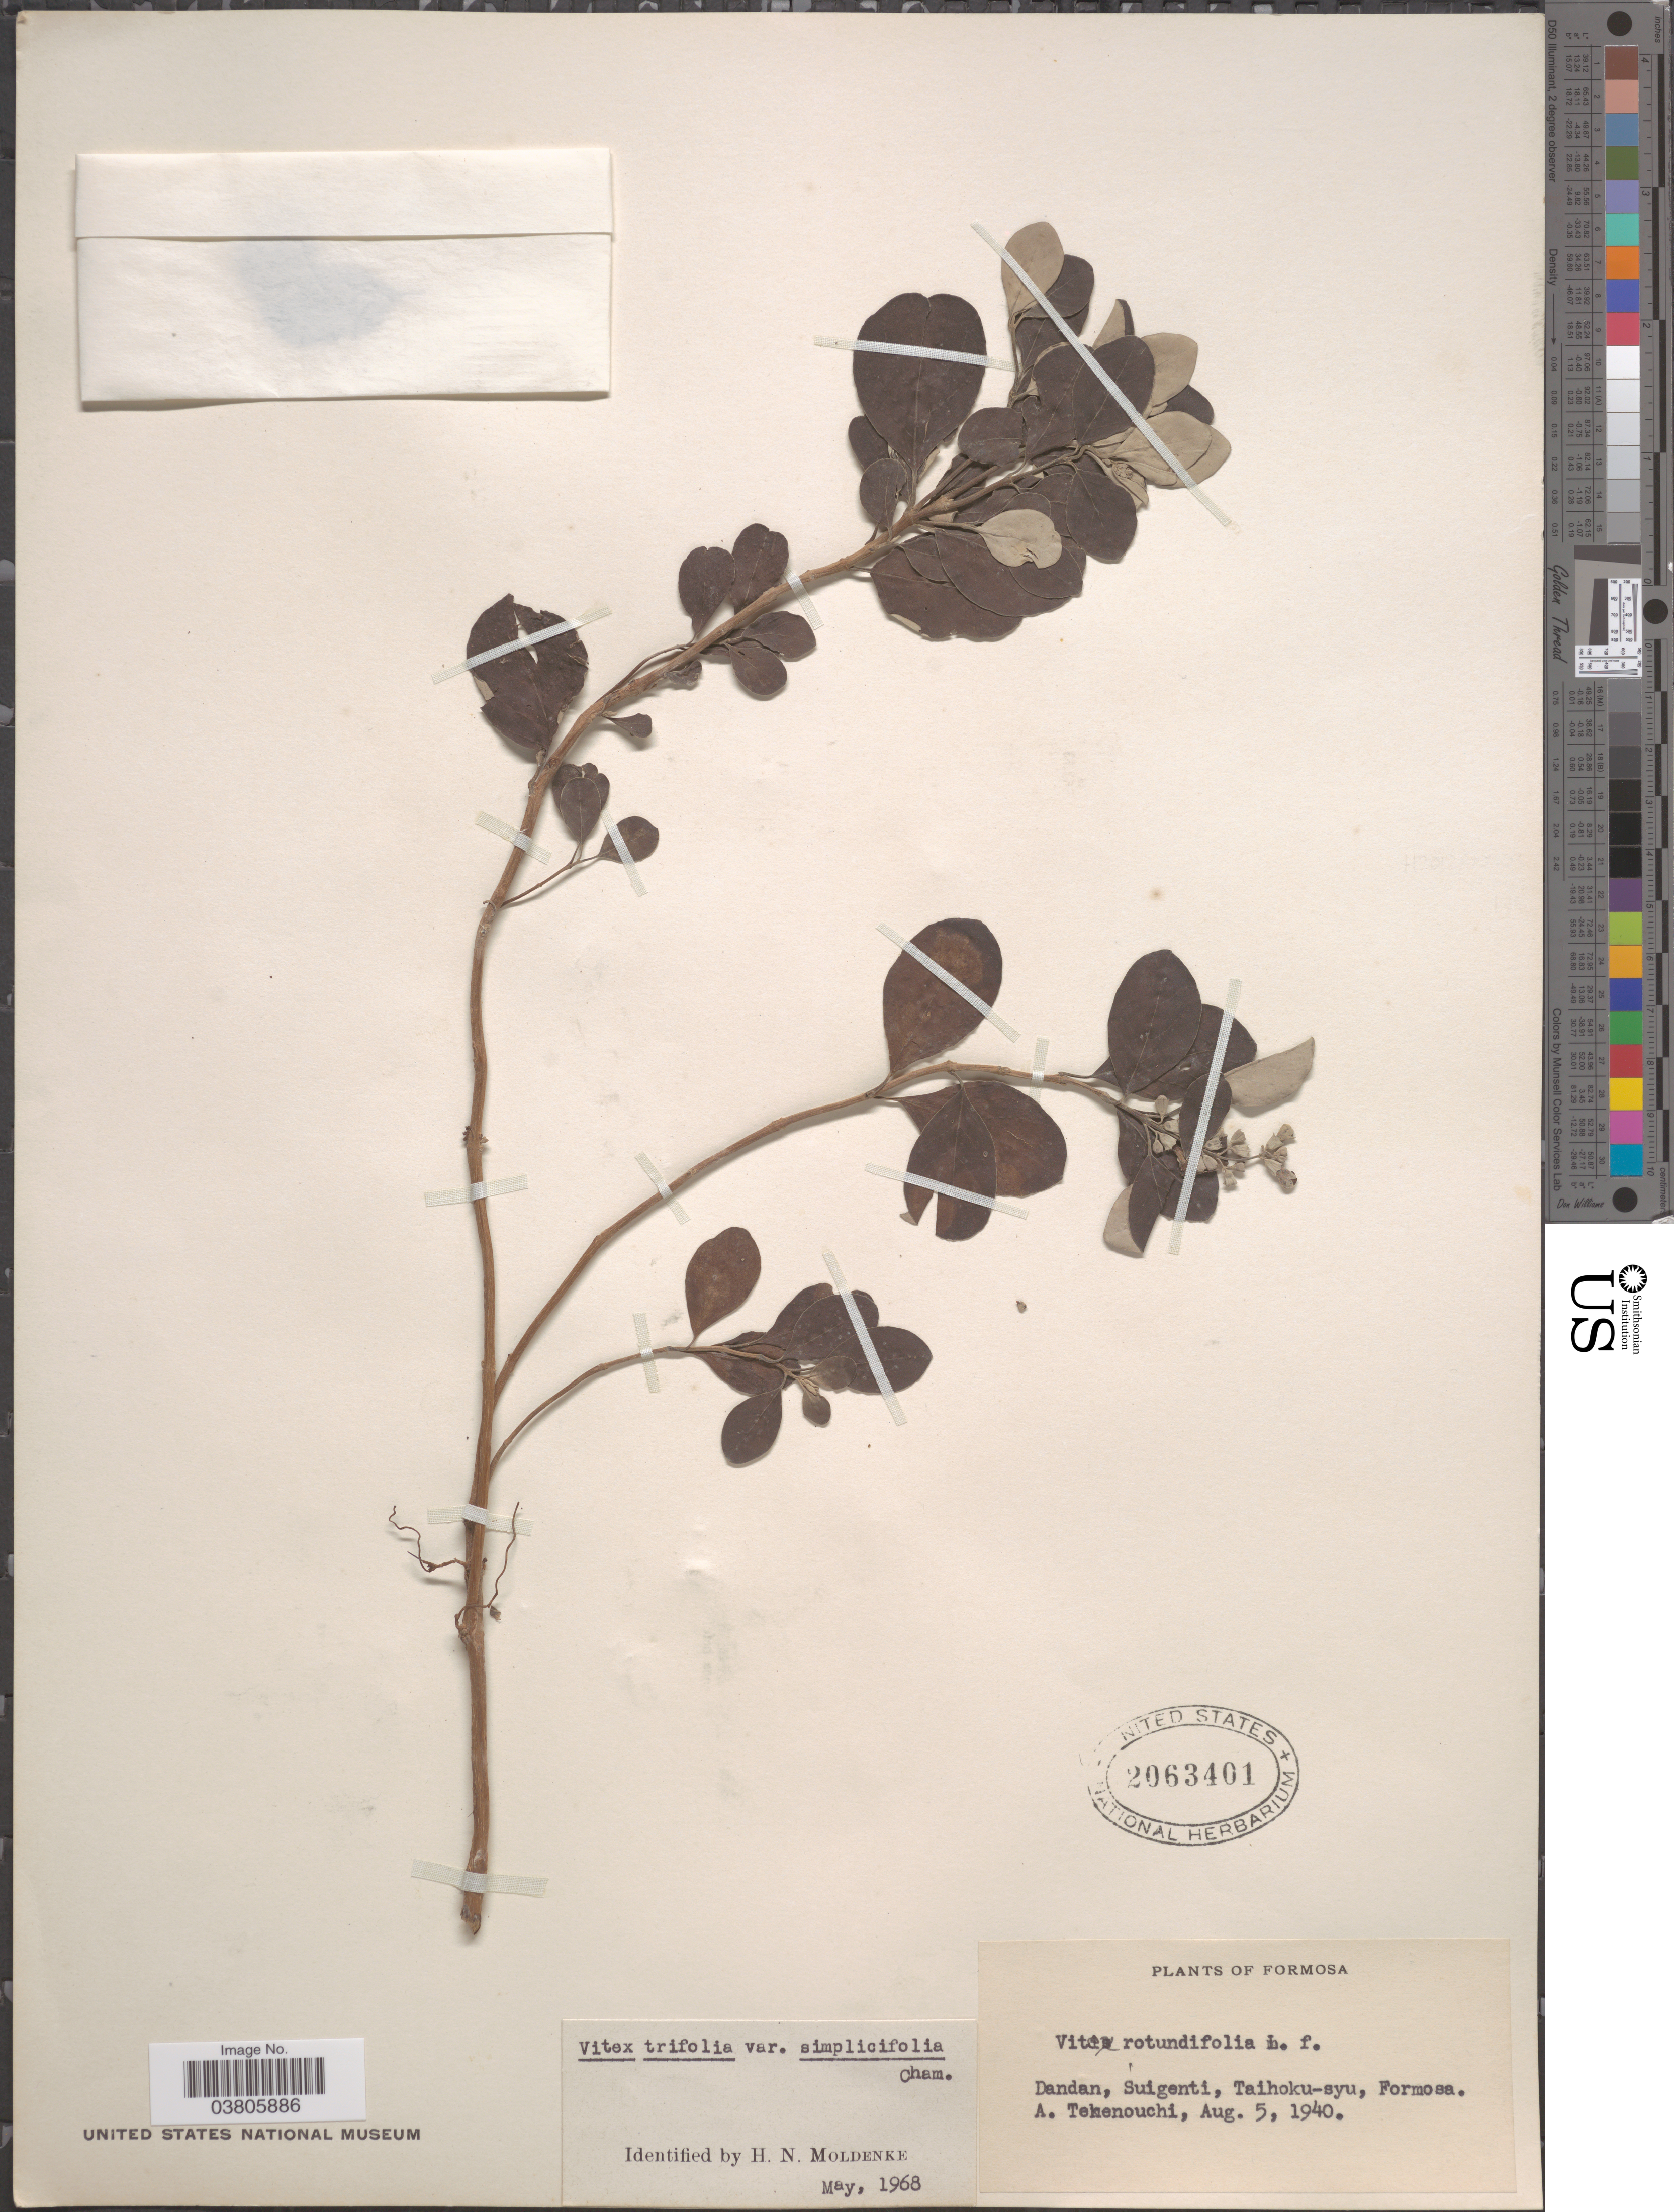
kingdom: Plantae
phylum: Tracheophyta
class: Magnoliopsida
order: Lamiales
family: Lamiaceae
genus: Vitex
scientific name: Vitex negundo var. simplicifolia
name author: D.K. Zang & J.W. Sun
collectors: A. Tekenouchi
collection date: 1940-08-05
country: Taiwan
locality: Formosa. Sandan, Suigenti, Taihoku-syu.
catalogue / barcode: US 2063401